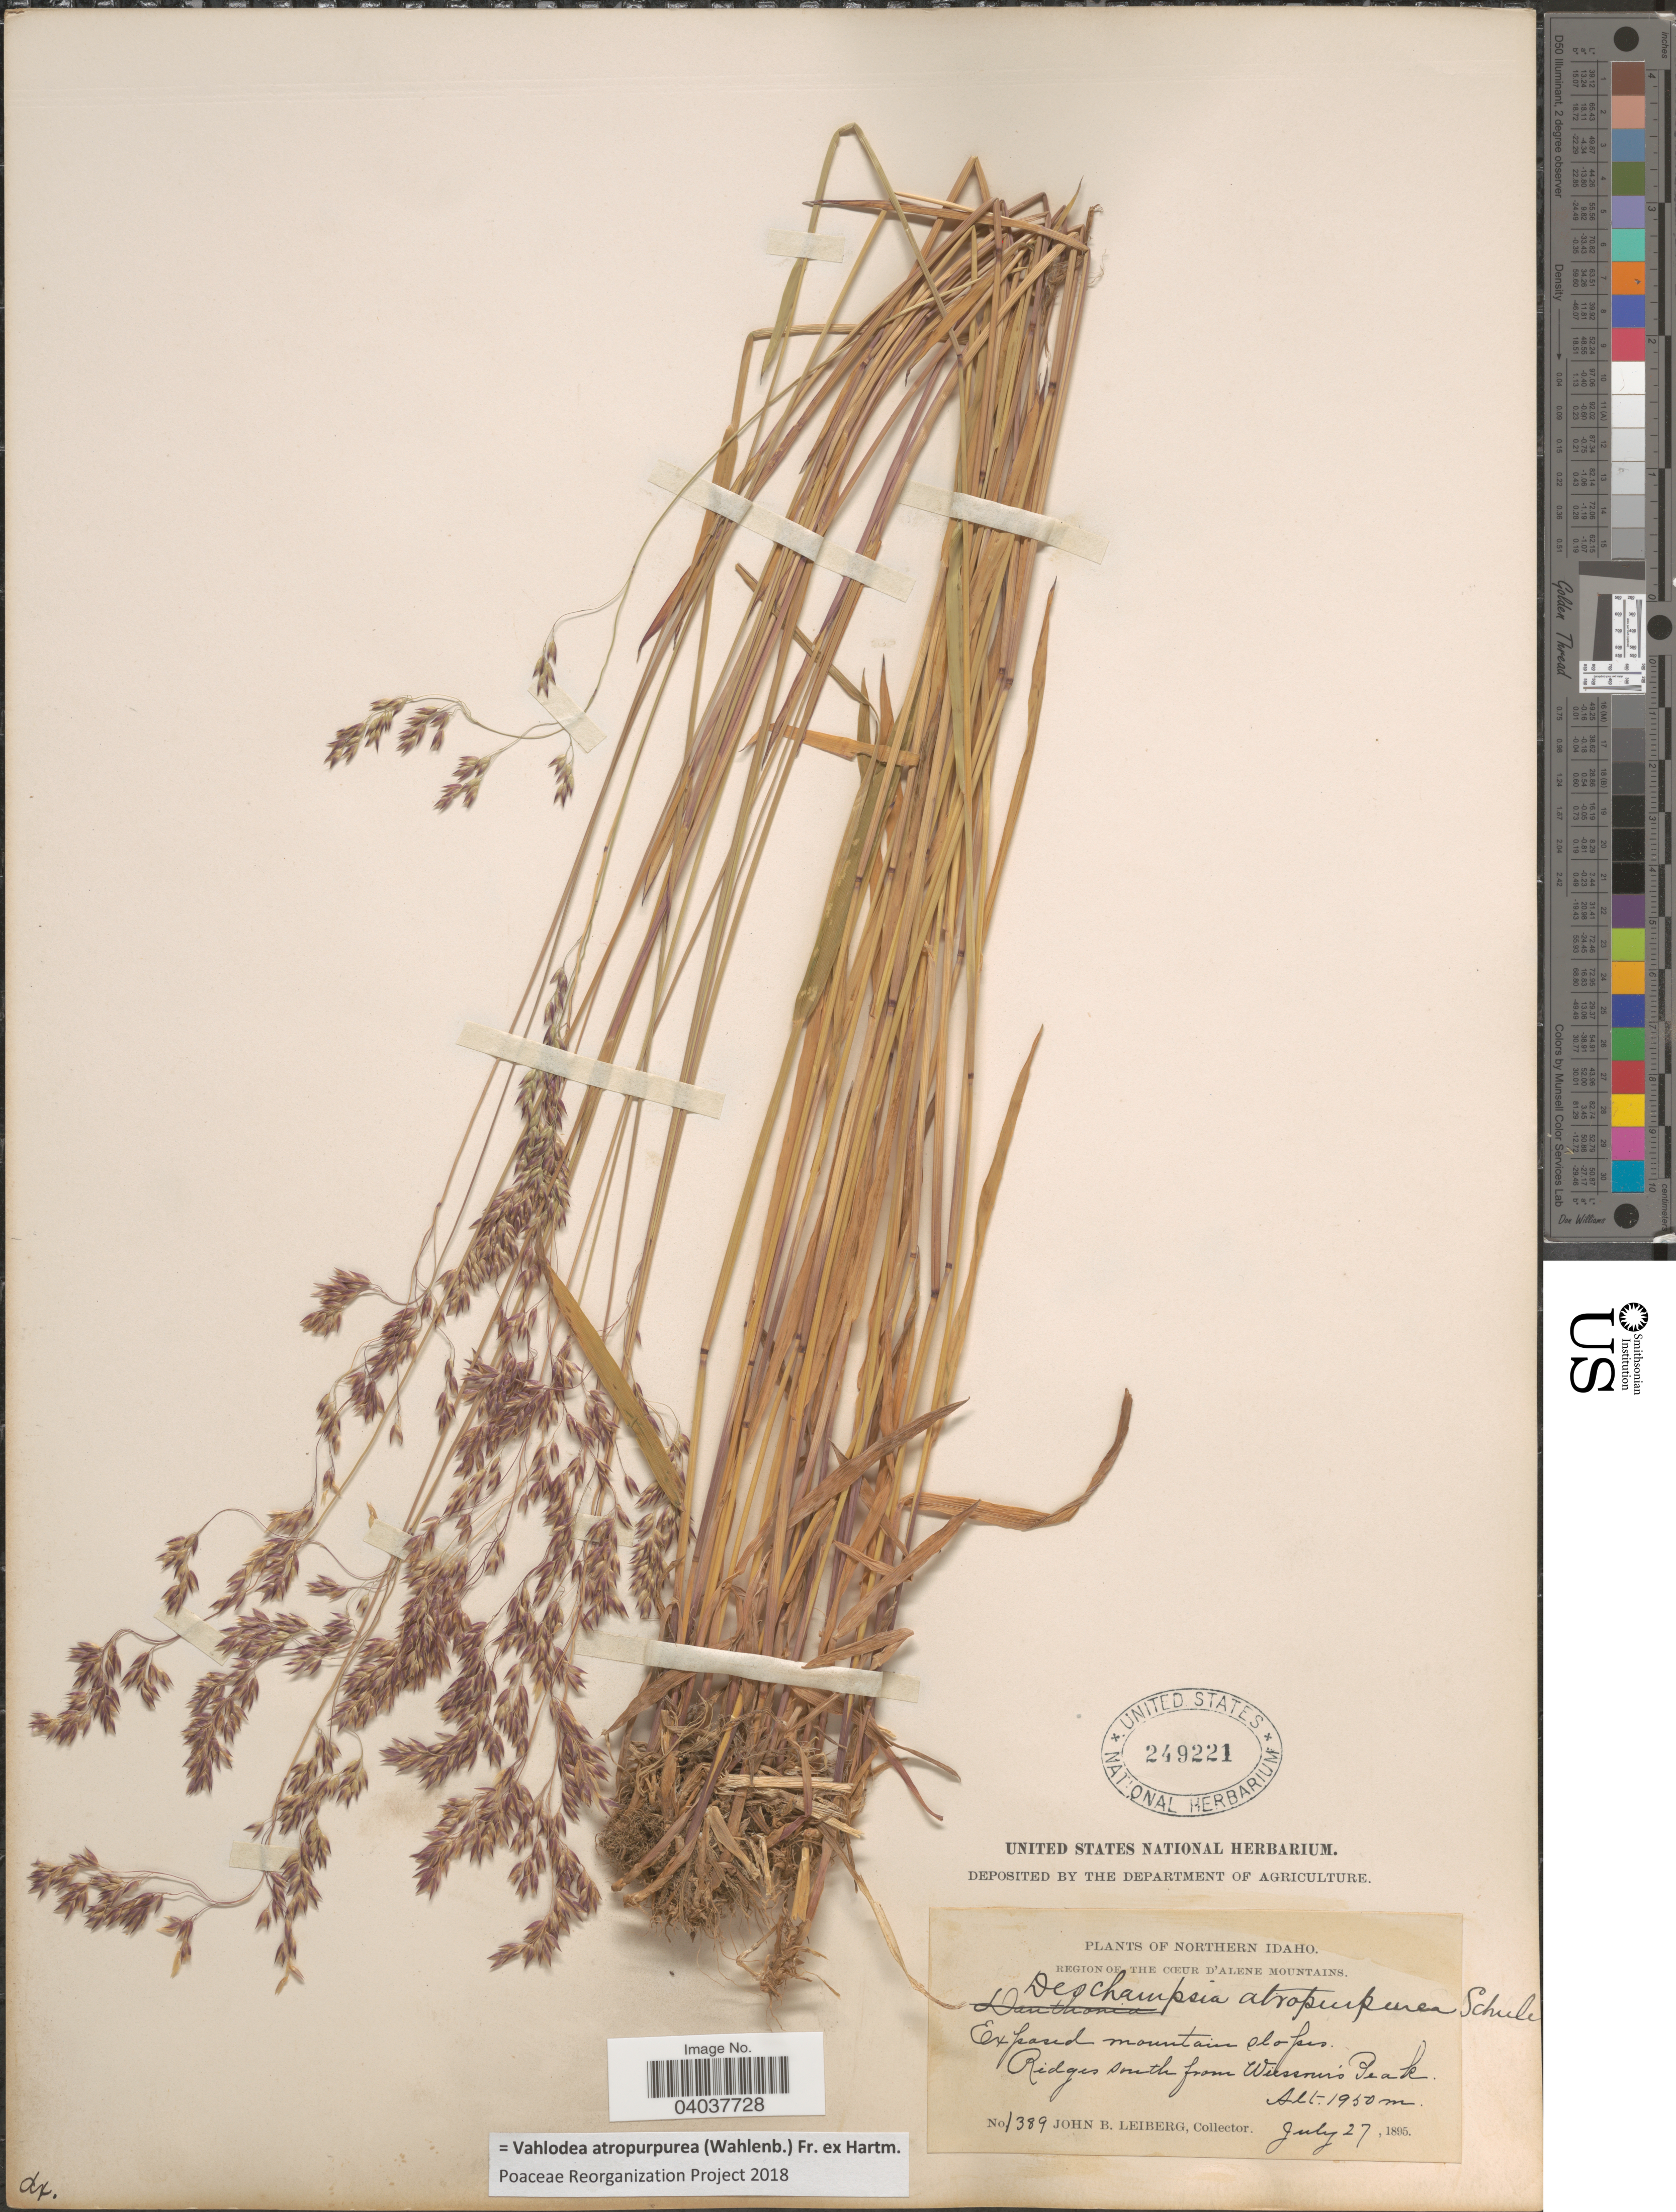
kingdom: Plantae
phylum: Tracheophyta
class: Liliopsida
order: Poales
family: Poaceae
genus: Vahlodea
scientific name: Vahlodea atropurpurea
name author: (Wahlenb.) Fr. ex Hartm.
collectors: J. B. Leiberg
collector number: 1389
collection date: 1895-07-27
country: United States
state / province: Idaho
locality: Northern Idaho. Region of the Cœur d'Alene Mountains. Ridges south from Wiessner's Peak.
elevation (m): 1950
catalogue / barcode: US 249221